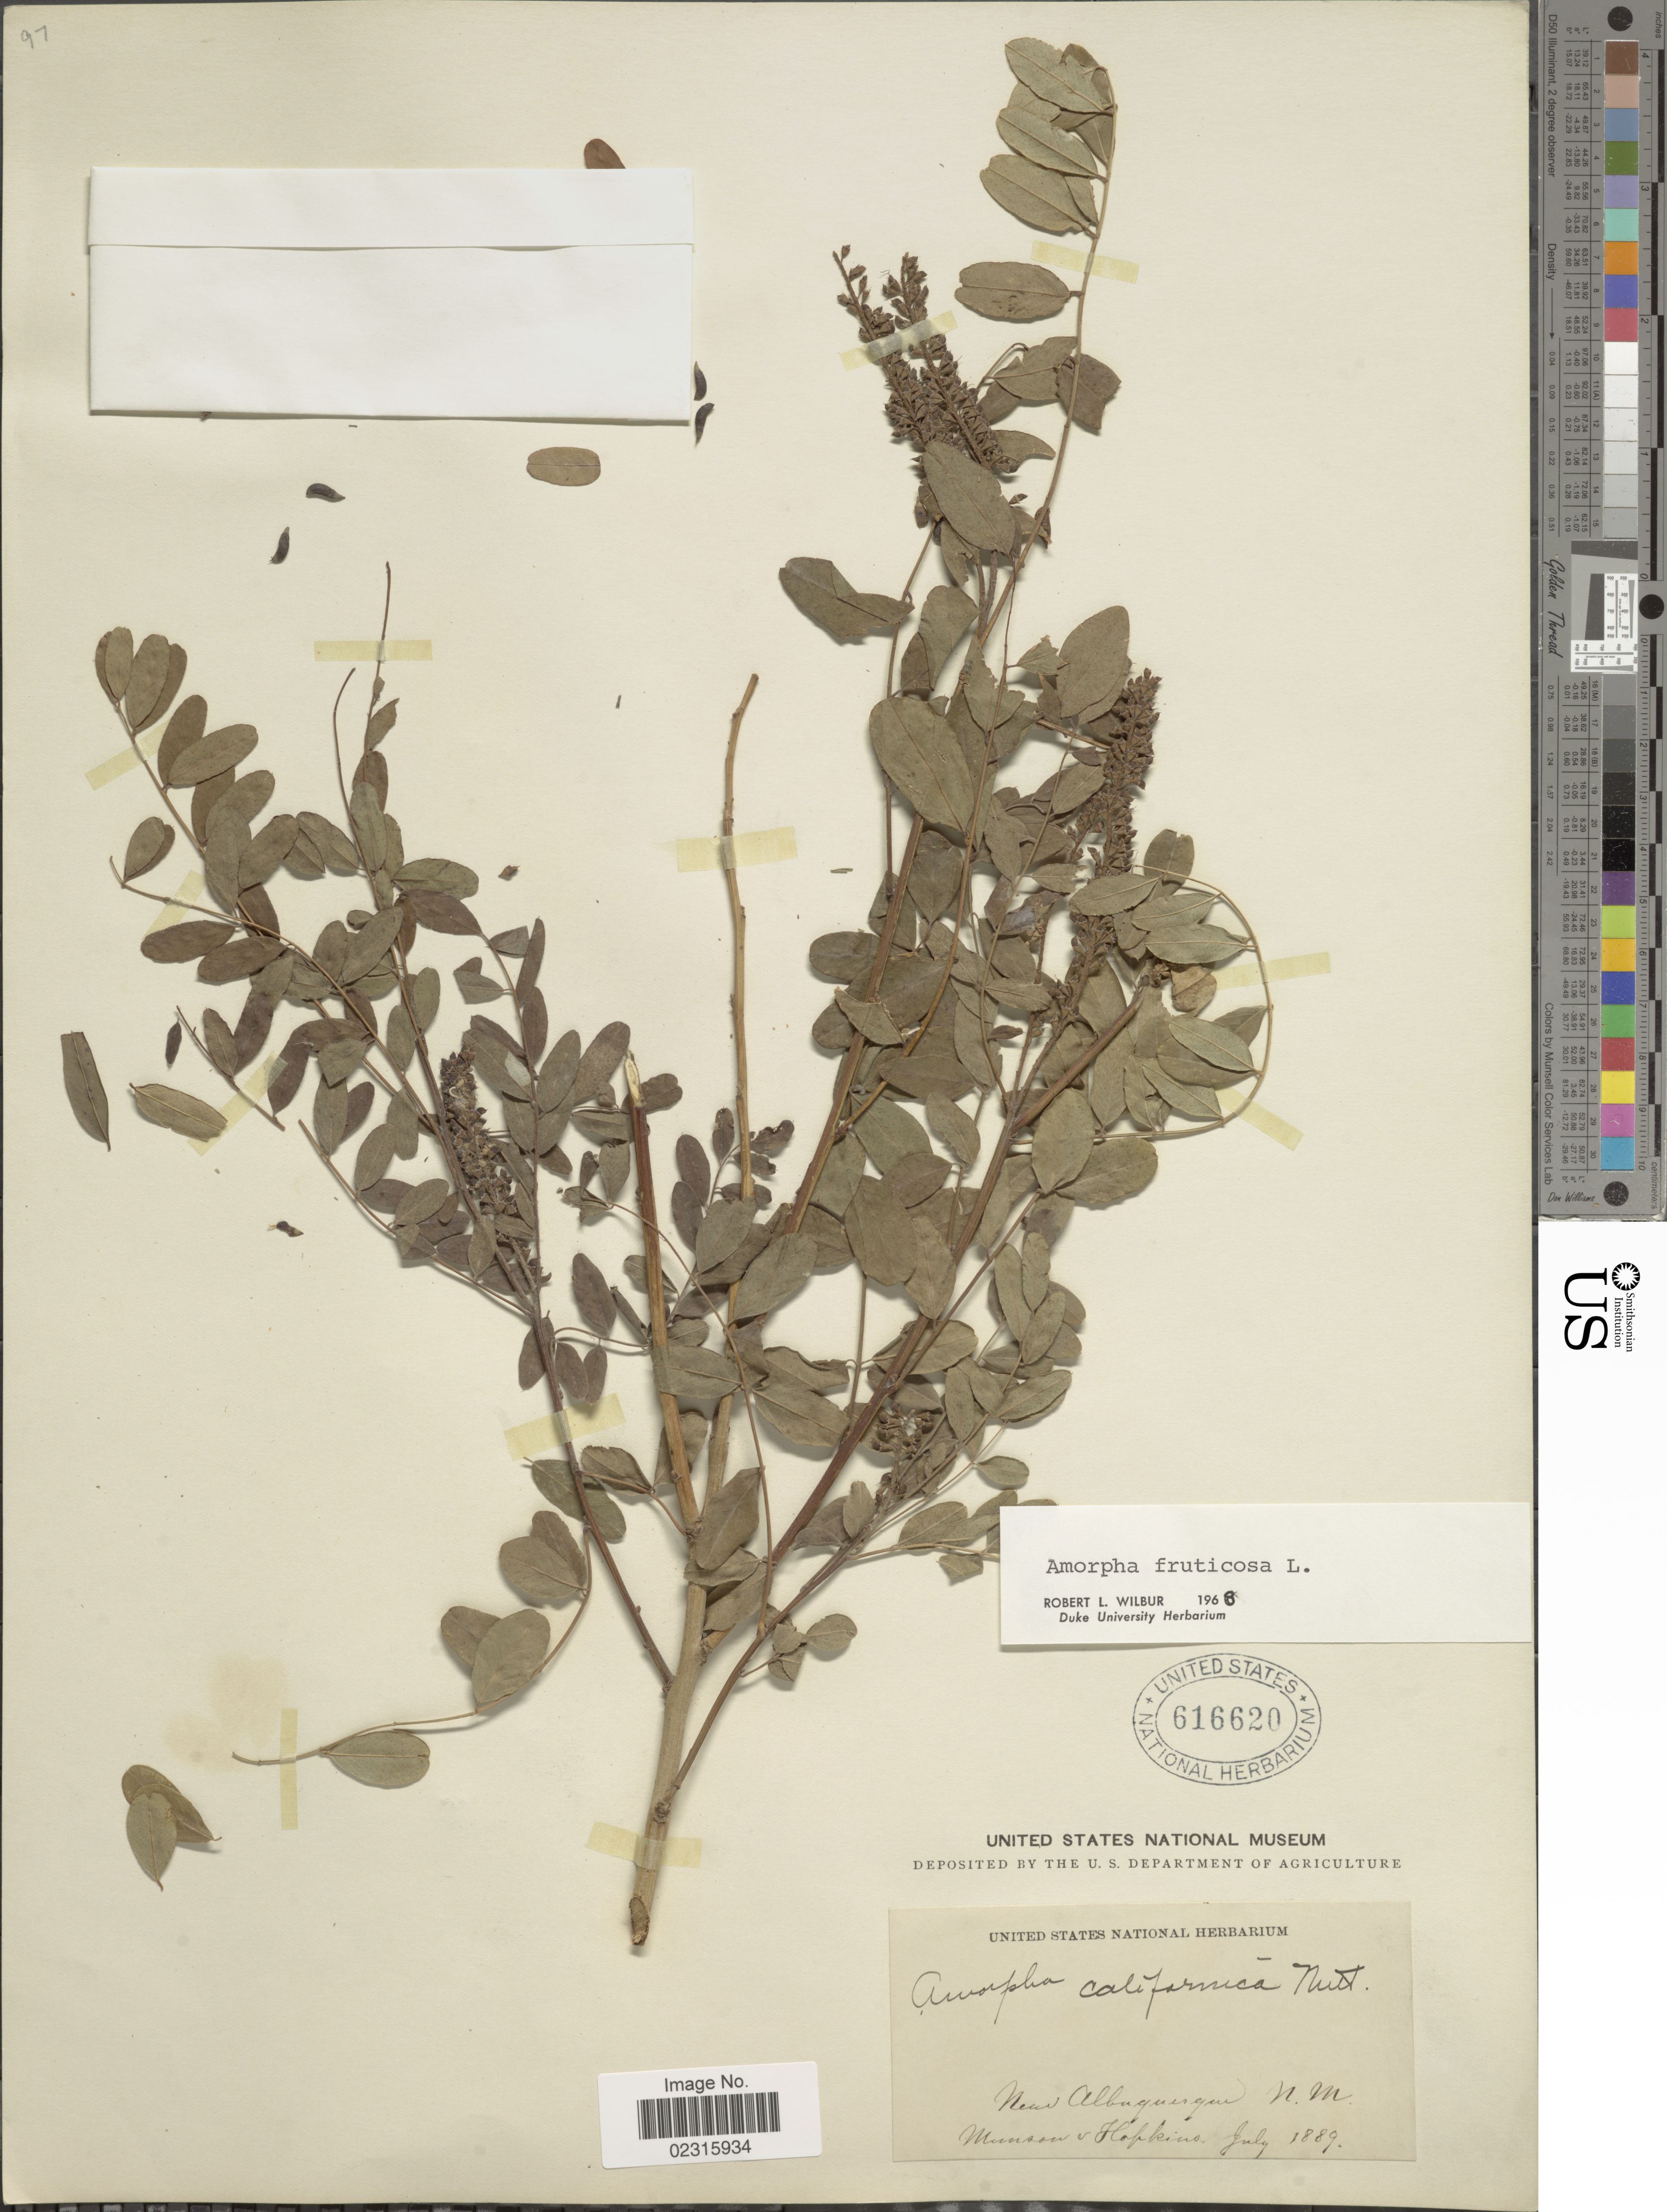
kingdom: Plantae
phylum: Tracheophyta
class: Magnoliopsida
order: Fabales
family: Fabaceae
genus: Amorpha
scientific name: Amorpha fruticosa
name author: L.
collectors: Munson & -- Hopkins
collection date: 1889-07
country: United States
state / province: New Mexico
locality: Near Albuquerque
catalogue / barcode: US 616620